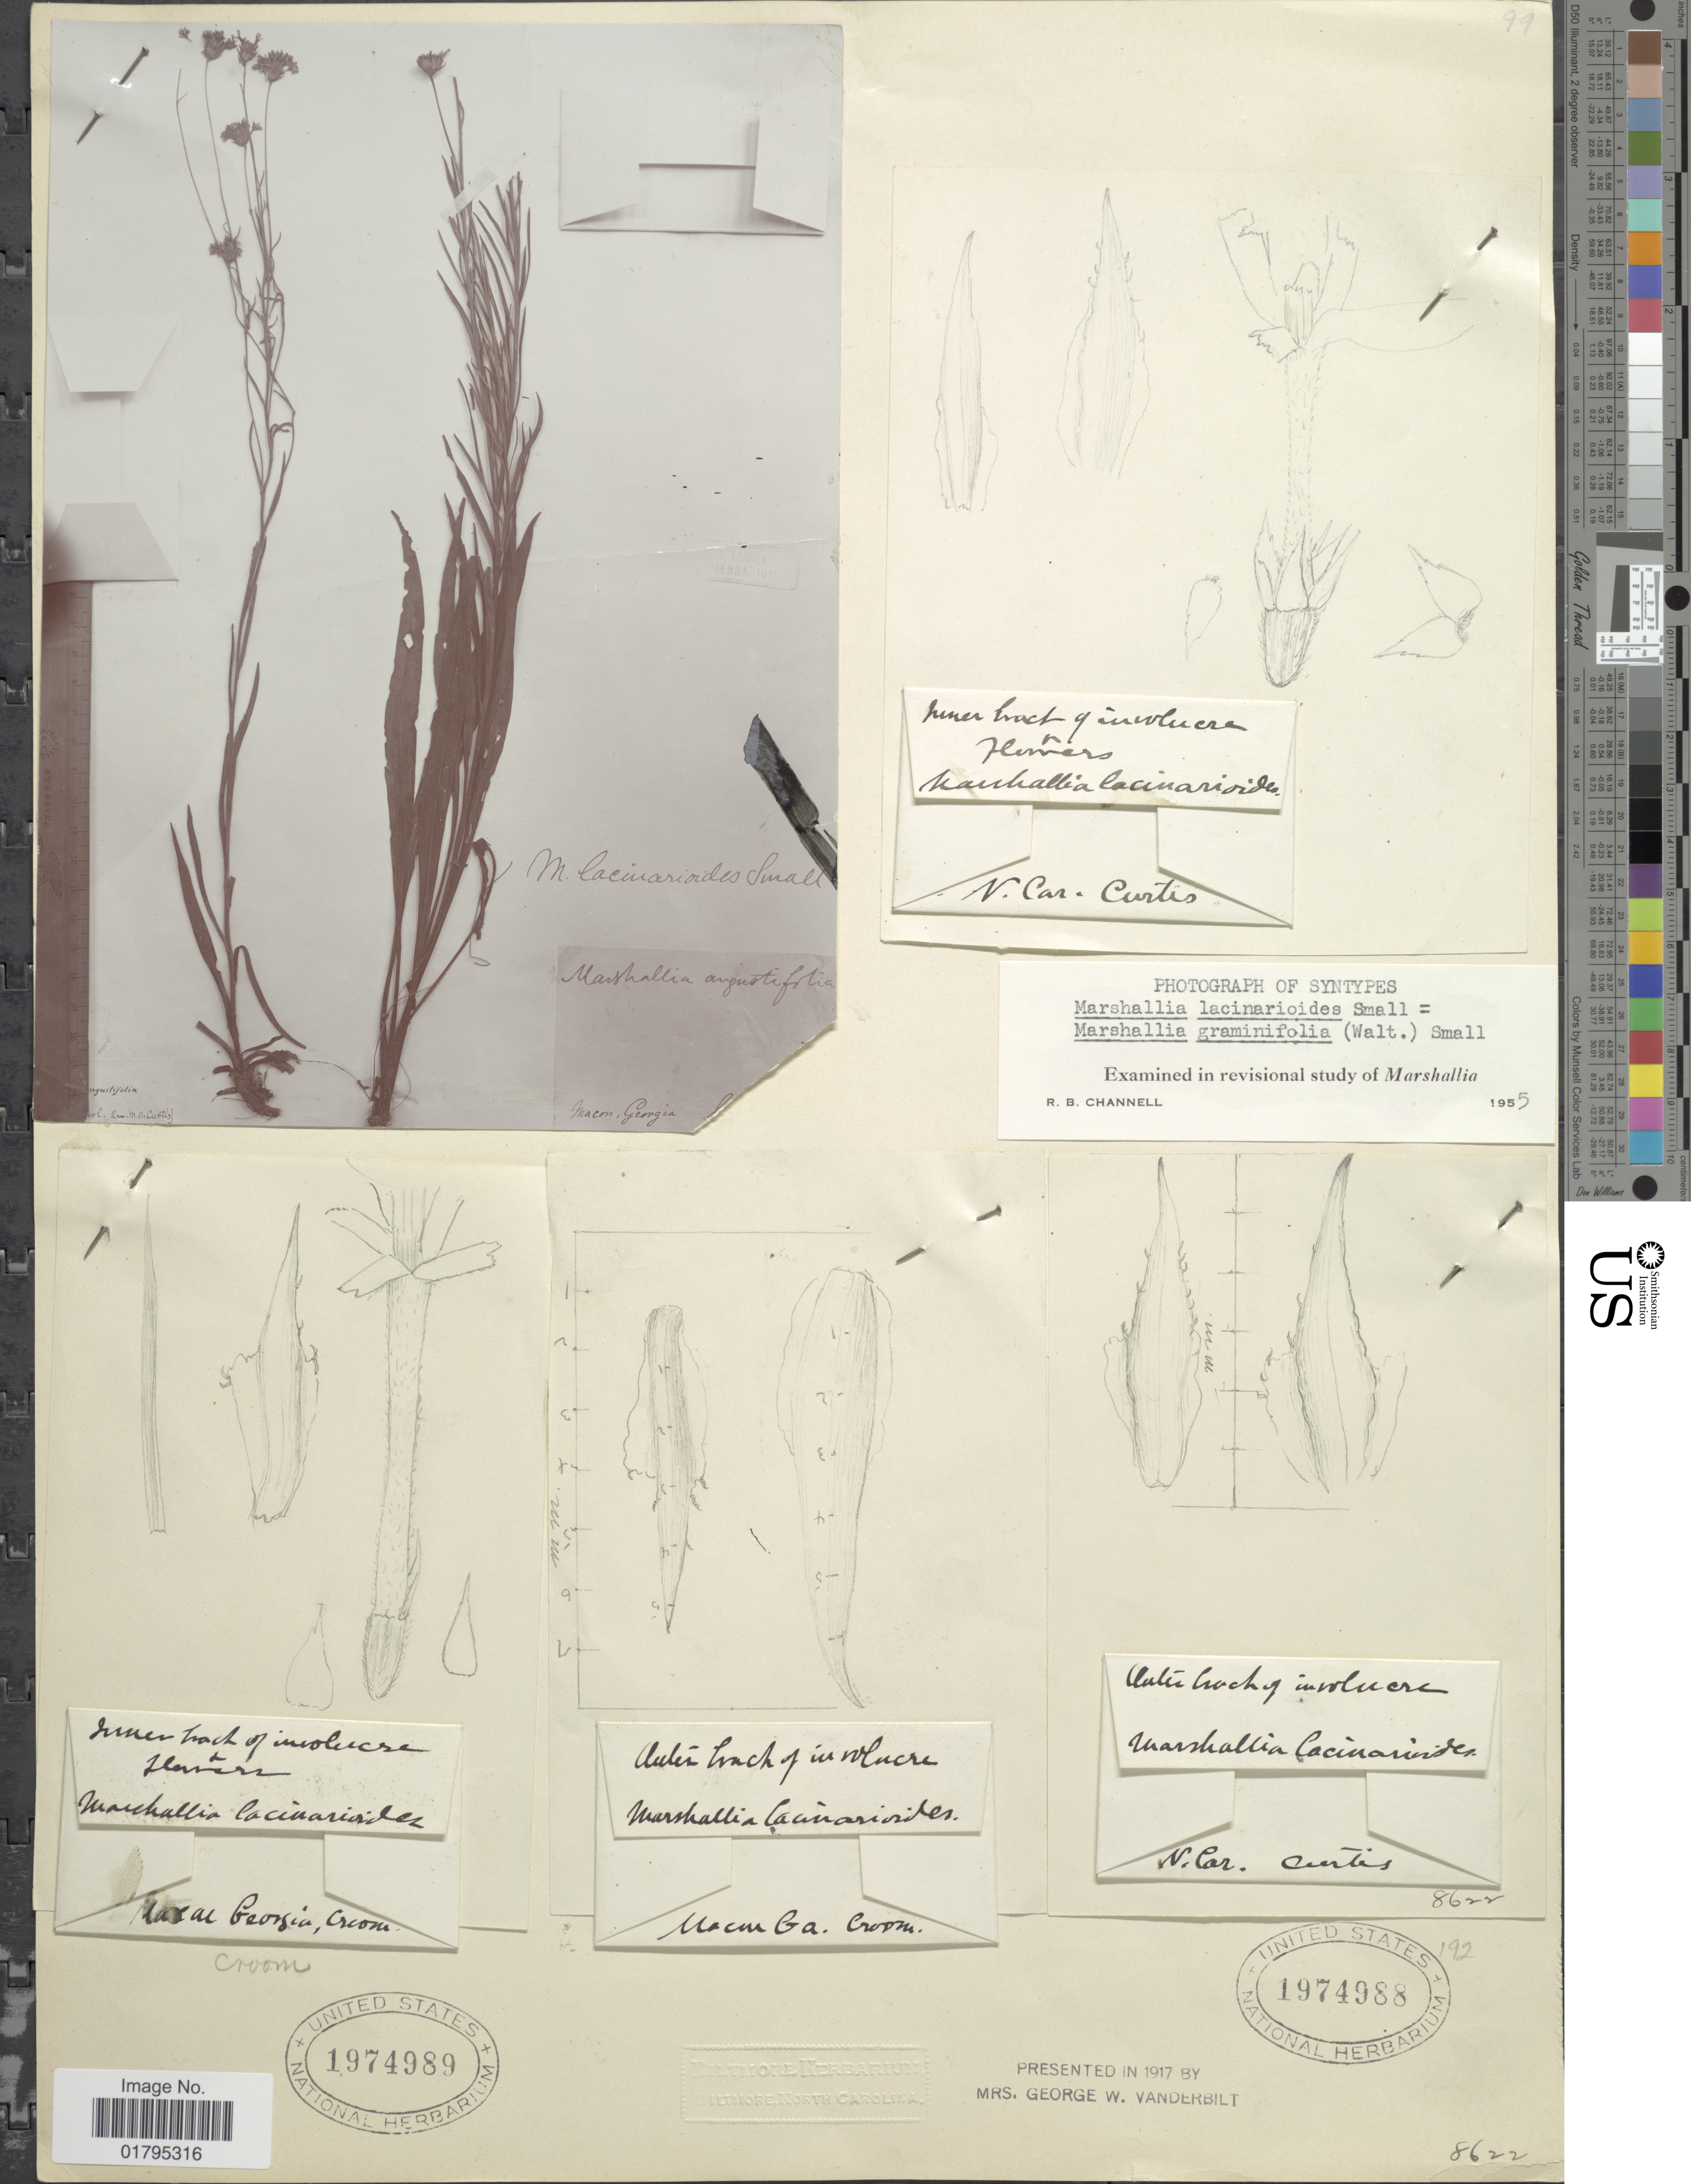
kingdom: Plantae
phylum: Tracheophyta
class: Magnoliopsida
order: Asterales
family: Asteraceae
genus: Marshallia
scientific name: Marshallia graminifolia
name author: (Walter) Small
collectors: H. Croom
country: United States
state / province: Georgia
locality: Macon Georgia.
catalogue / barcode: US 1974989